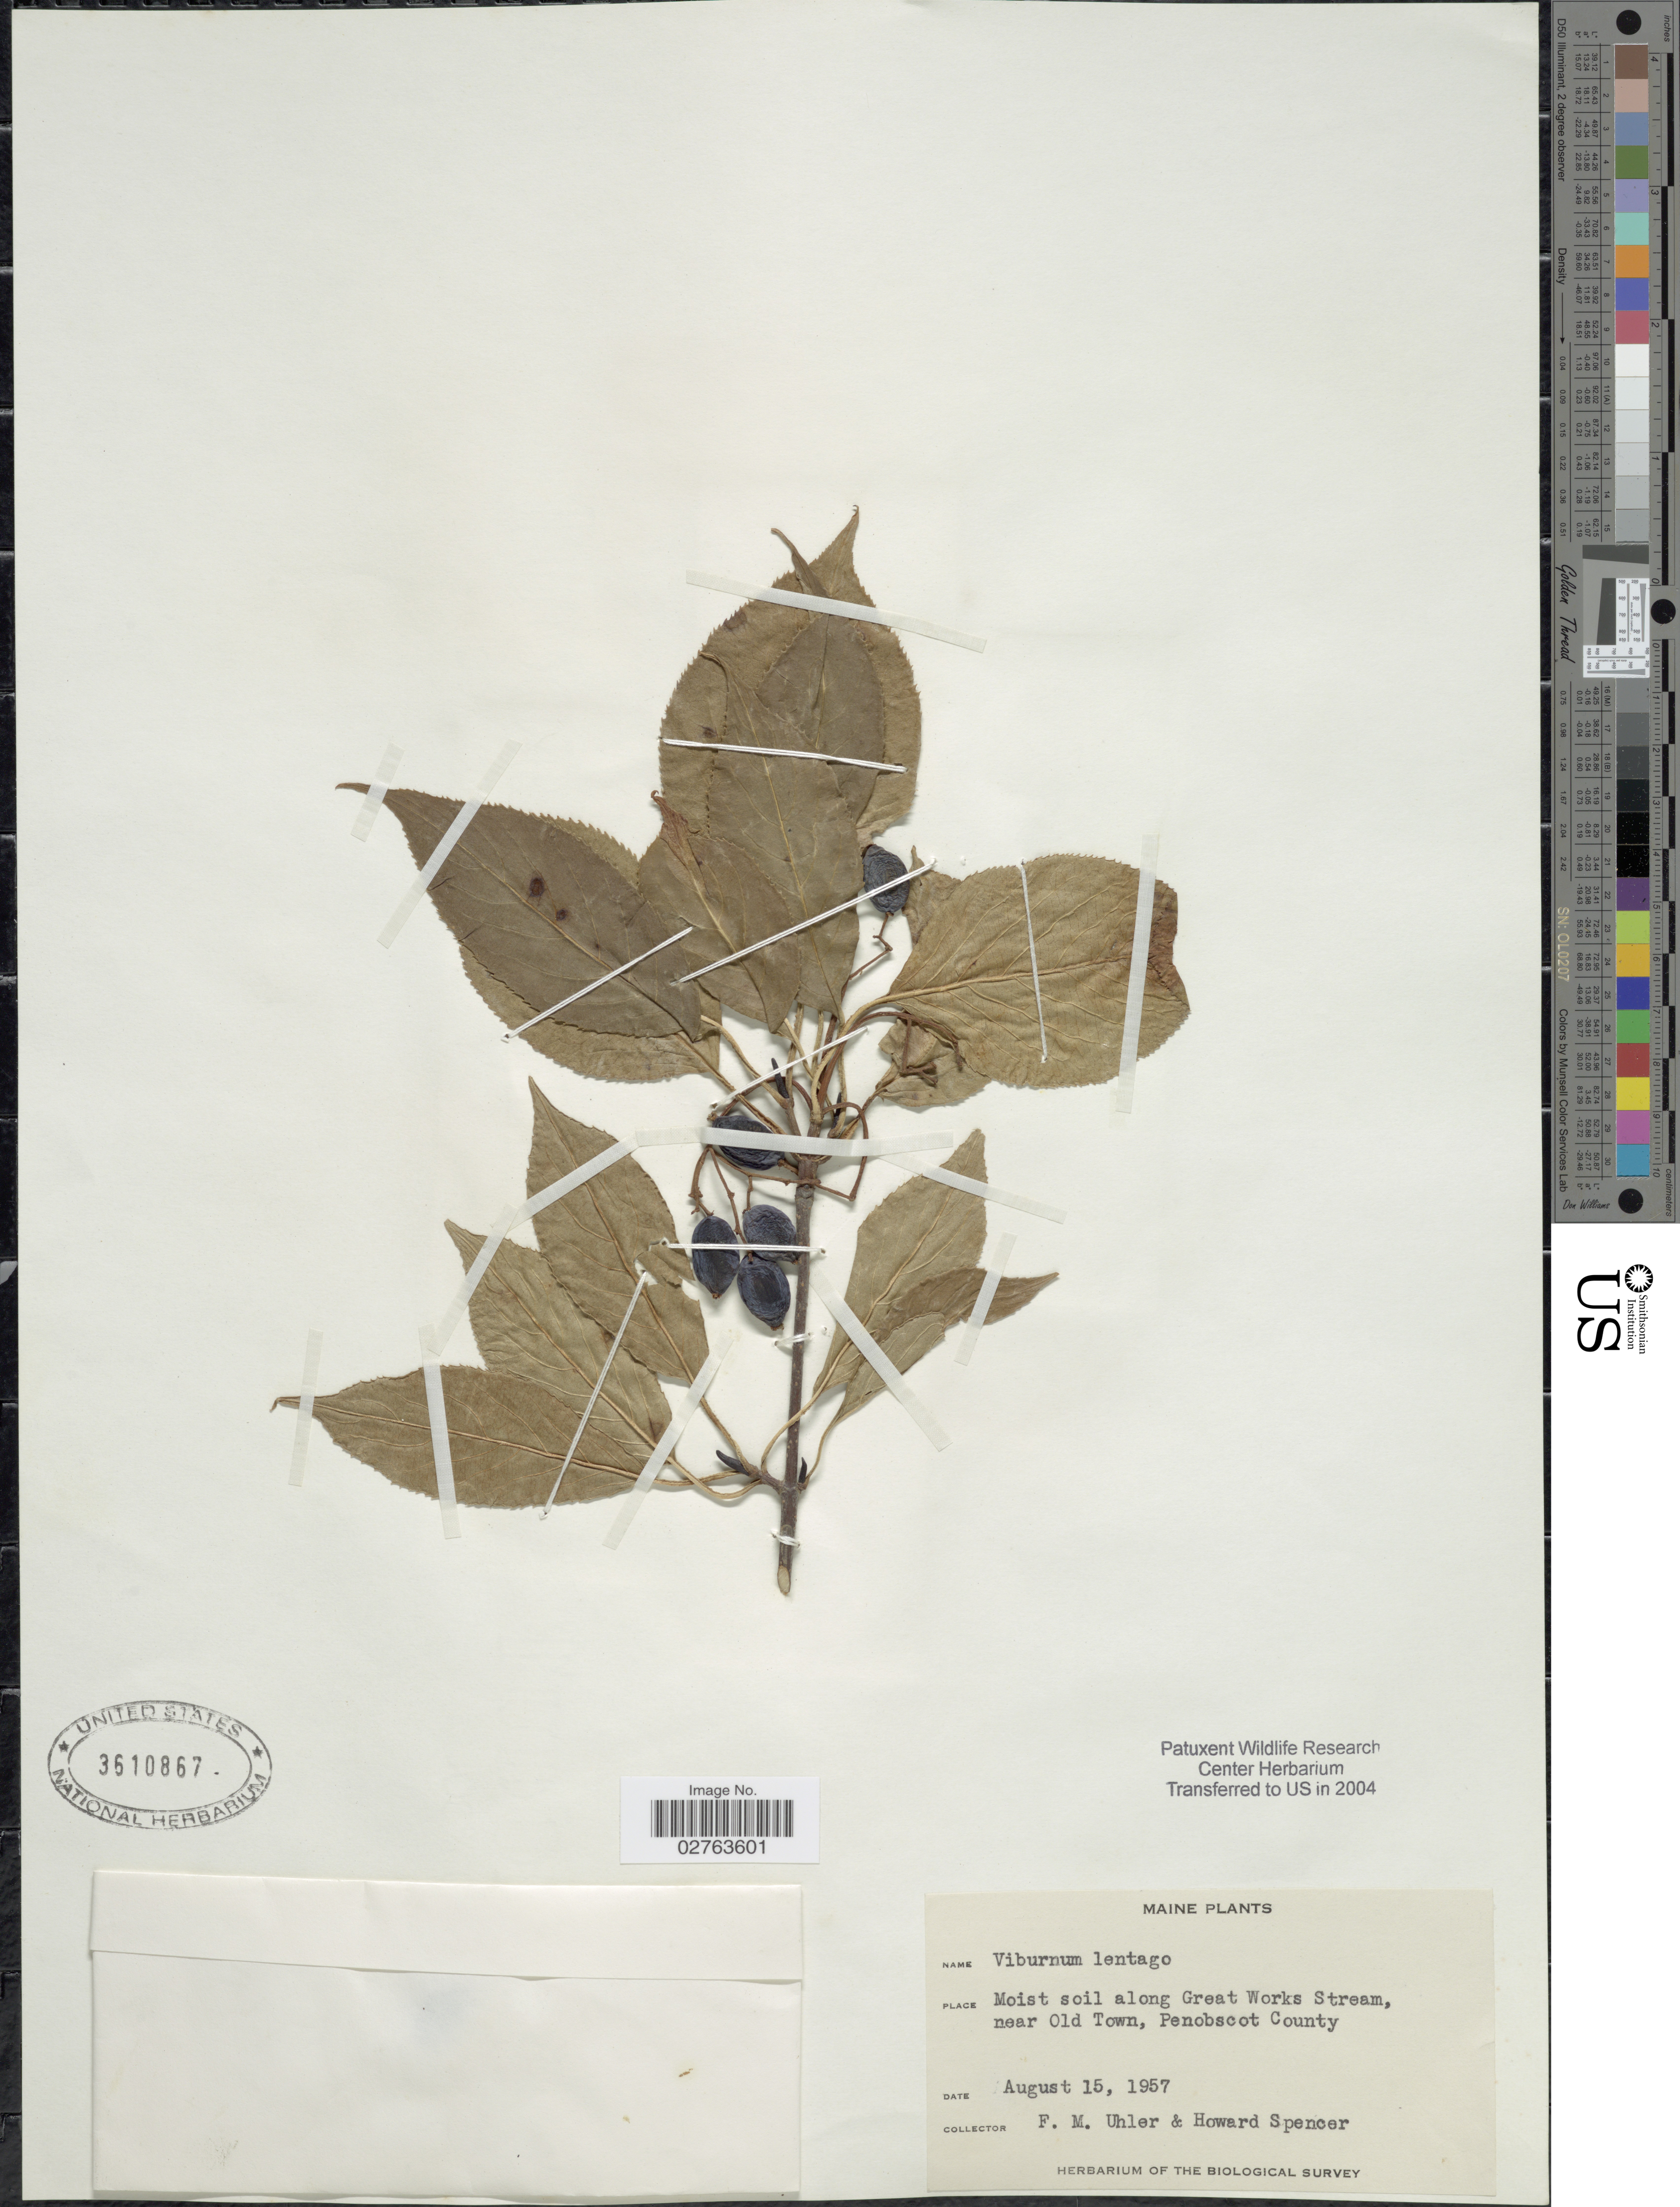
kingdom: Plantae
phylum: Tracheophyta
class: Magnoliopsida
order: Dipsacales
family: Viburnaceae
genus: Viburnum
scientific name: Viburnum lentago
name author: L.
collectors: F. M. Uhler & H. Spencer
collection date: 1957-08-15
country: United States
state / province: Maine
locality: Moist soil along Great Works Stream, near Old Town, Penobscot County.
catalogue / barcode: US 3610867